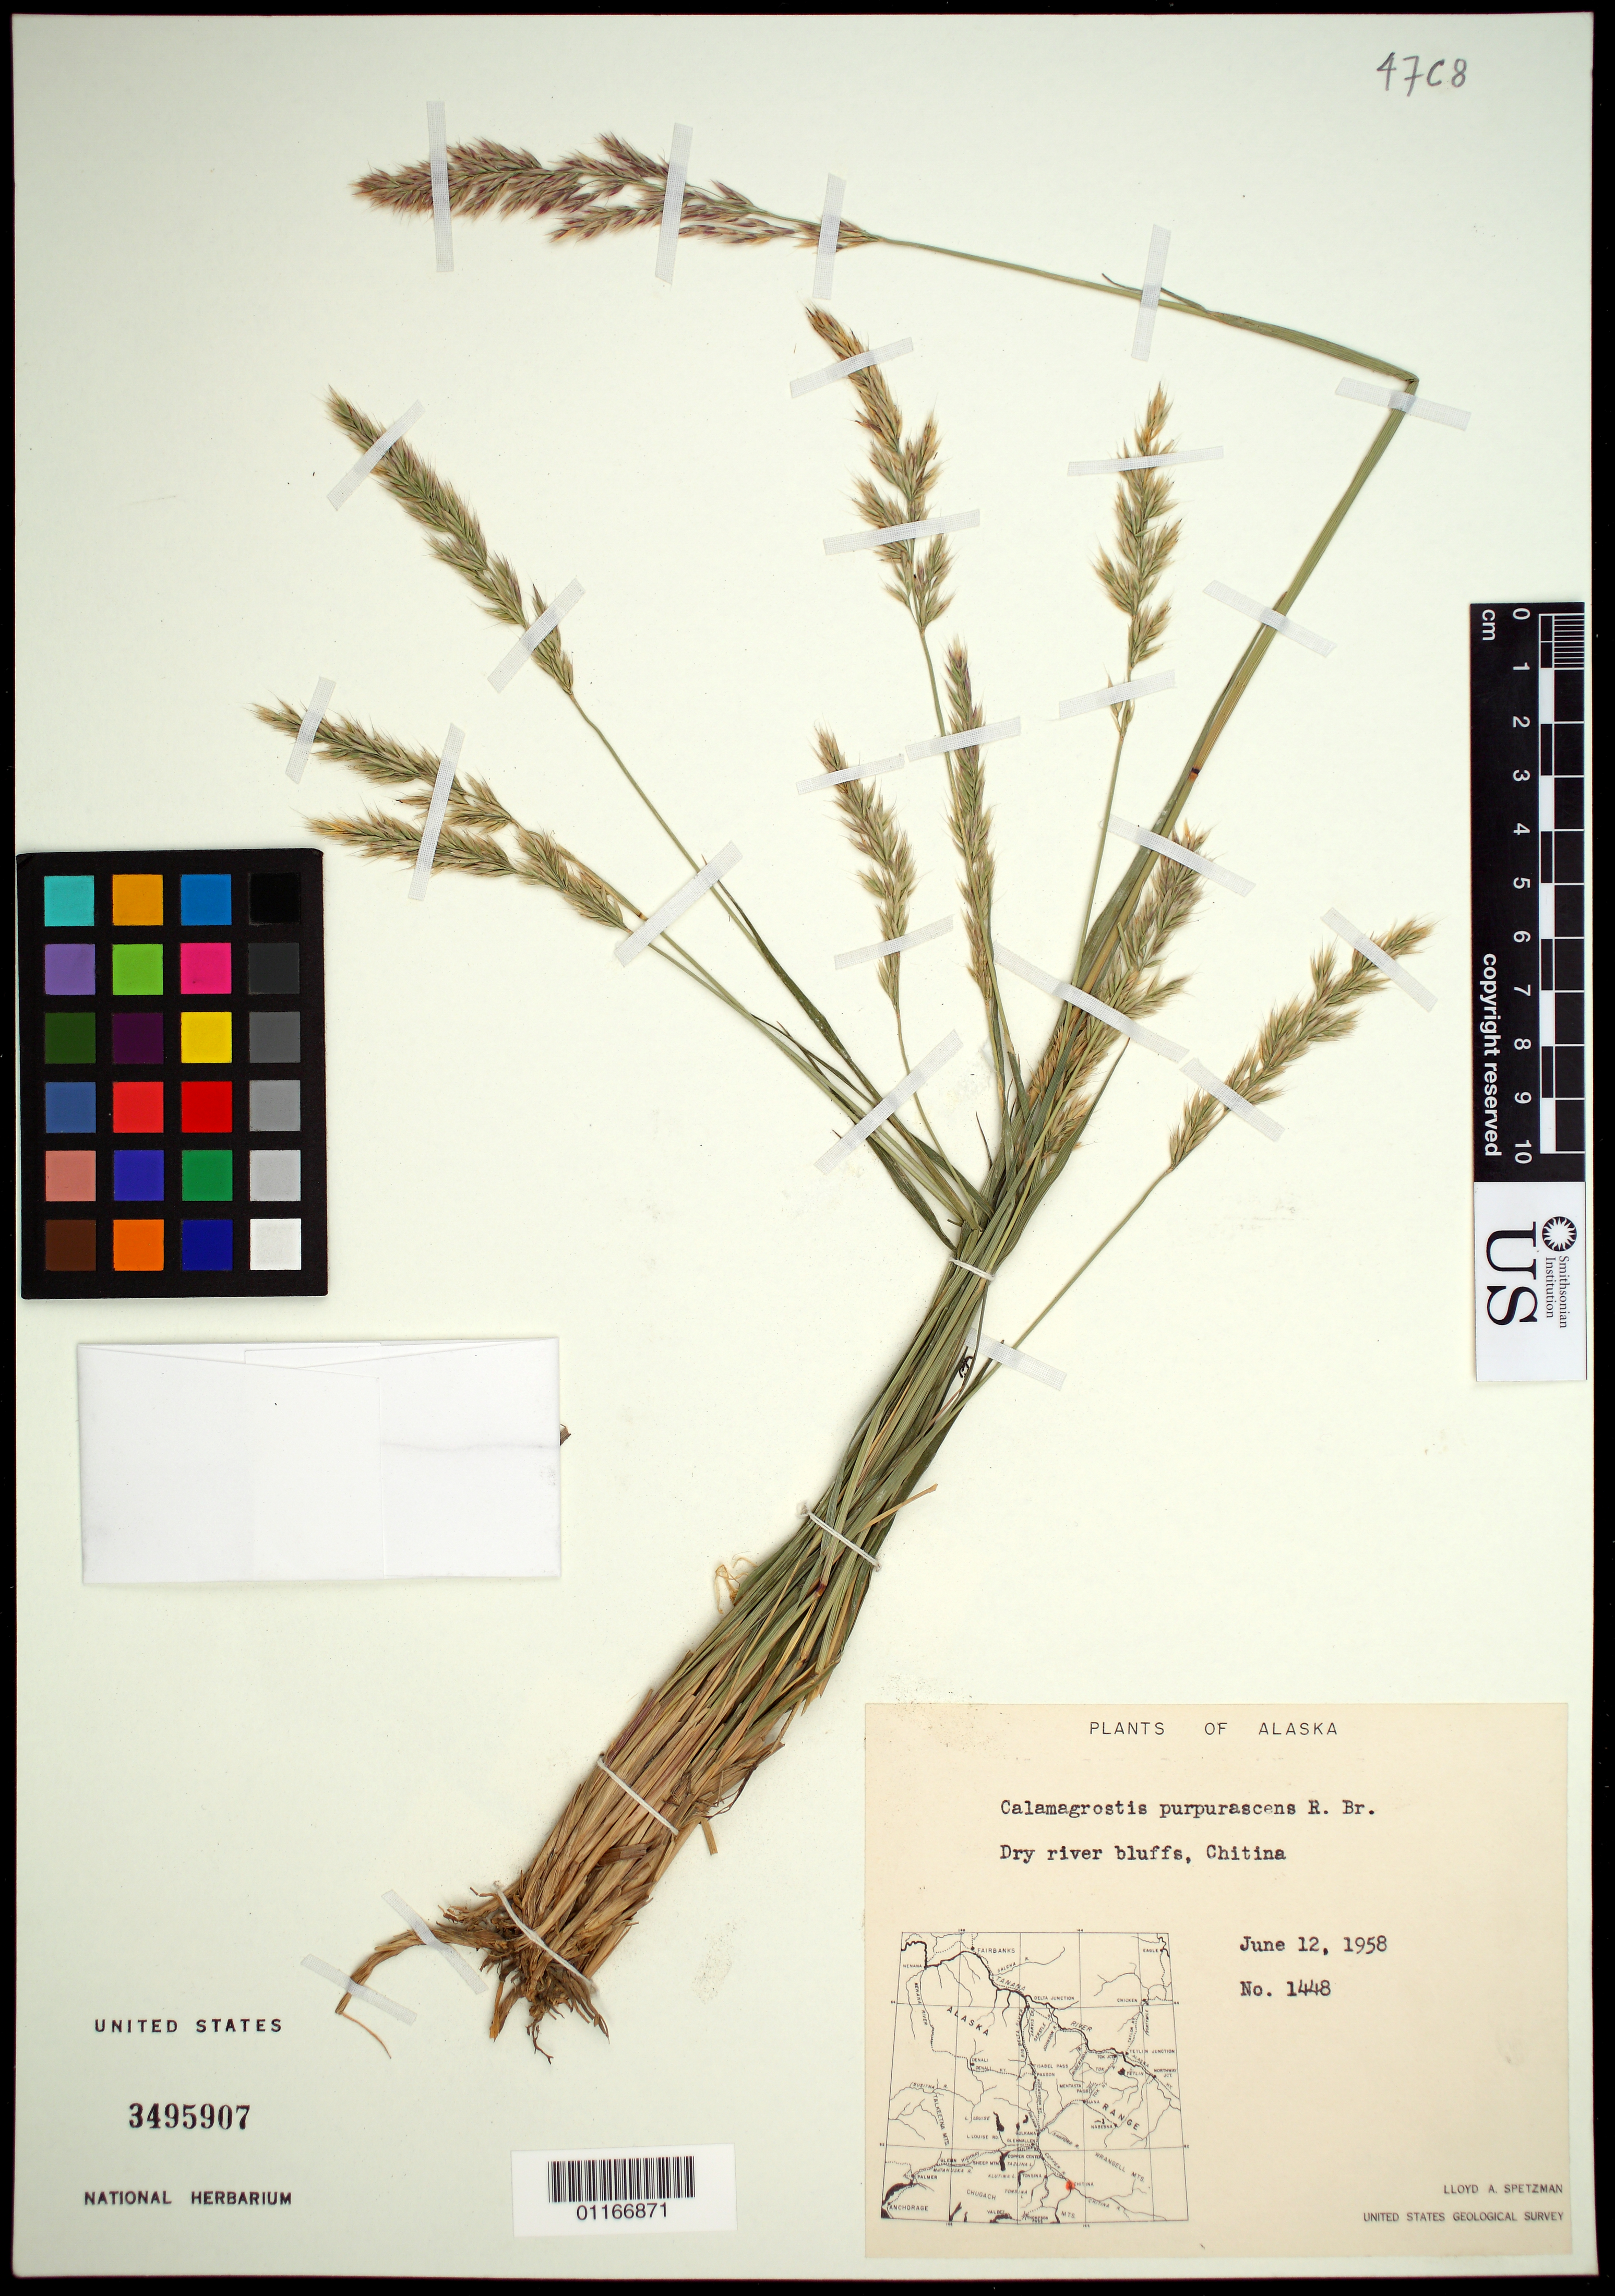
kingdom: Plantae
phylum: Tracheophyta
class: Liliopsida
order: Poales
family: Poaceae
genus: Calamagrostis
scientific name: Calamagrostis purpurascens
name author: R. Br.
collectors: L. Spetzman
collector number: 1448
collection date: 1958-06-12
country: United States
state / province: Alaska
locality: Dry river bluffs, Chitina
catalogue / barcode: US 3495907